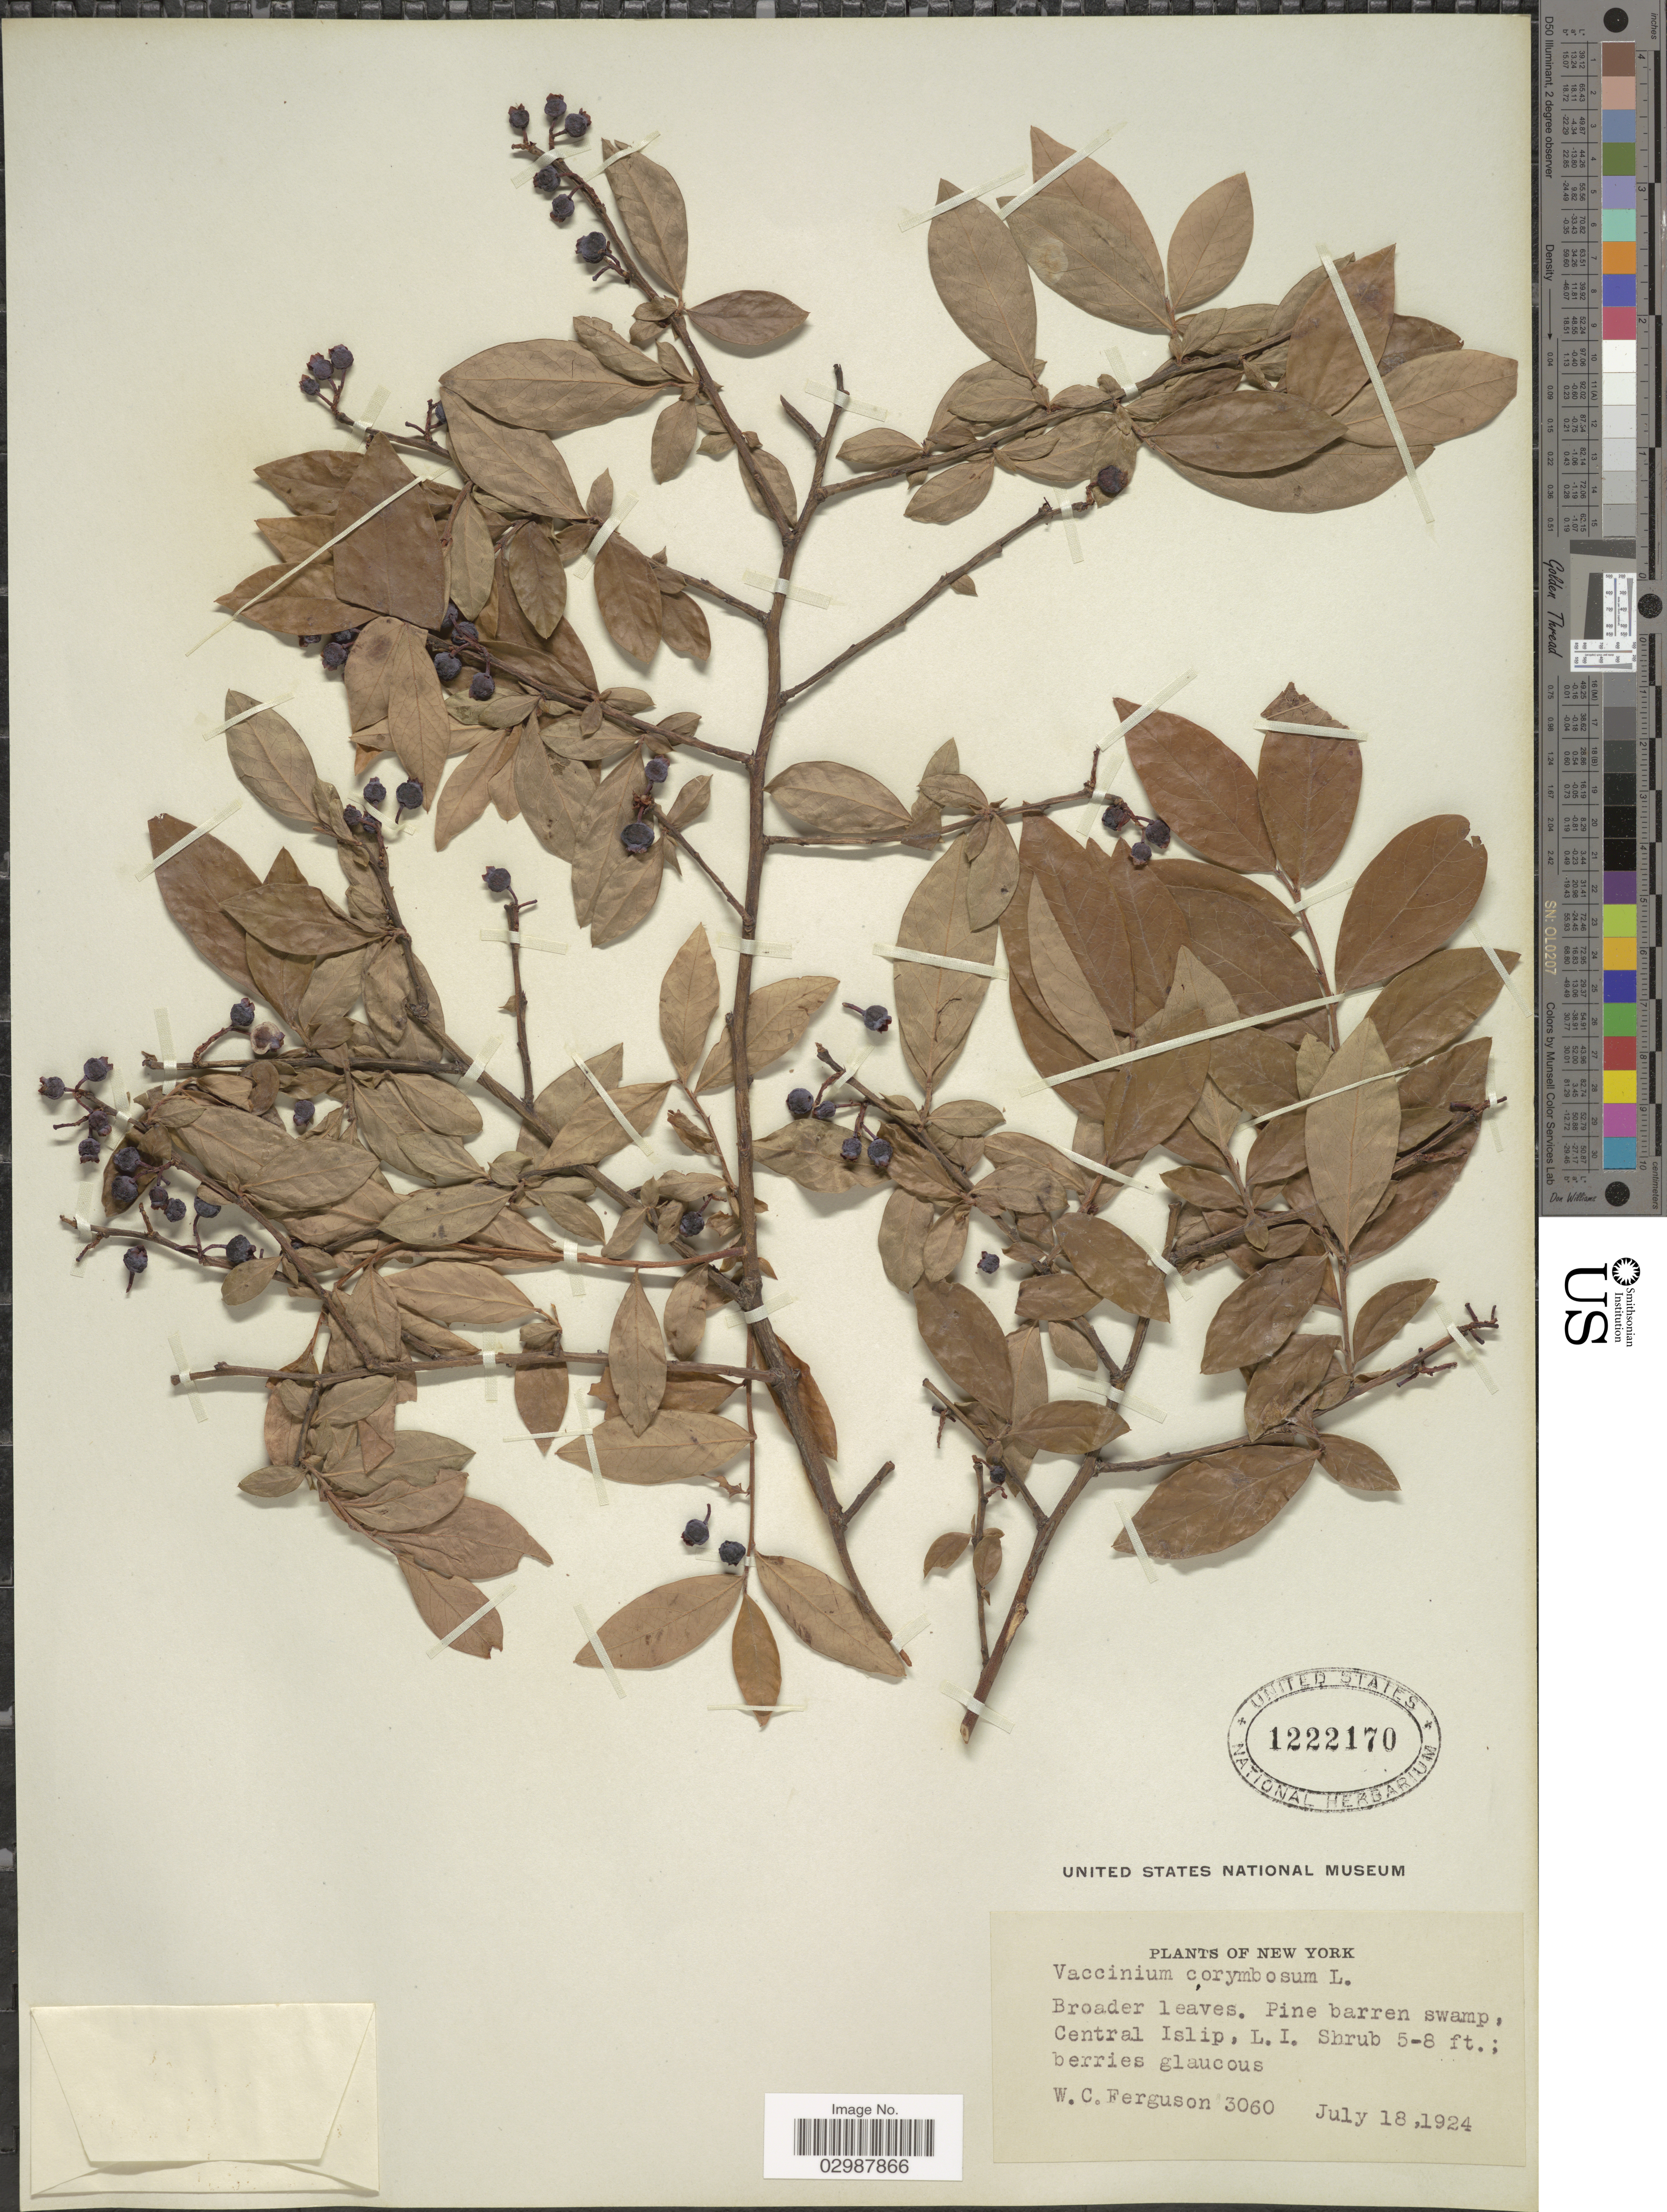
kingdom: Plantae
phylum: Tracheophyta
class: Magnoliopsida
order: Ericales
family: Ericaceae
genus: Vaccinium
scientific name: Vaccinium corymbosum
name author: L.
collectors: W. Ferguson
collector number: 3060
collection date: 1924-07-18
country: United States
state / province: New York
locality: Pine barren swamp, Central Islip, L. I.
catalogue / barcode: US 1222170